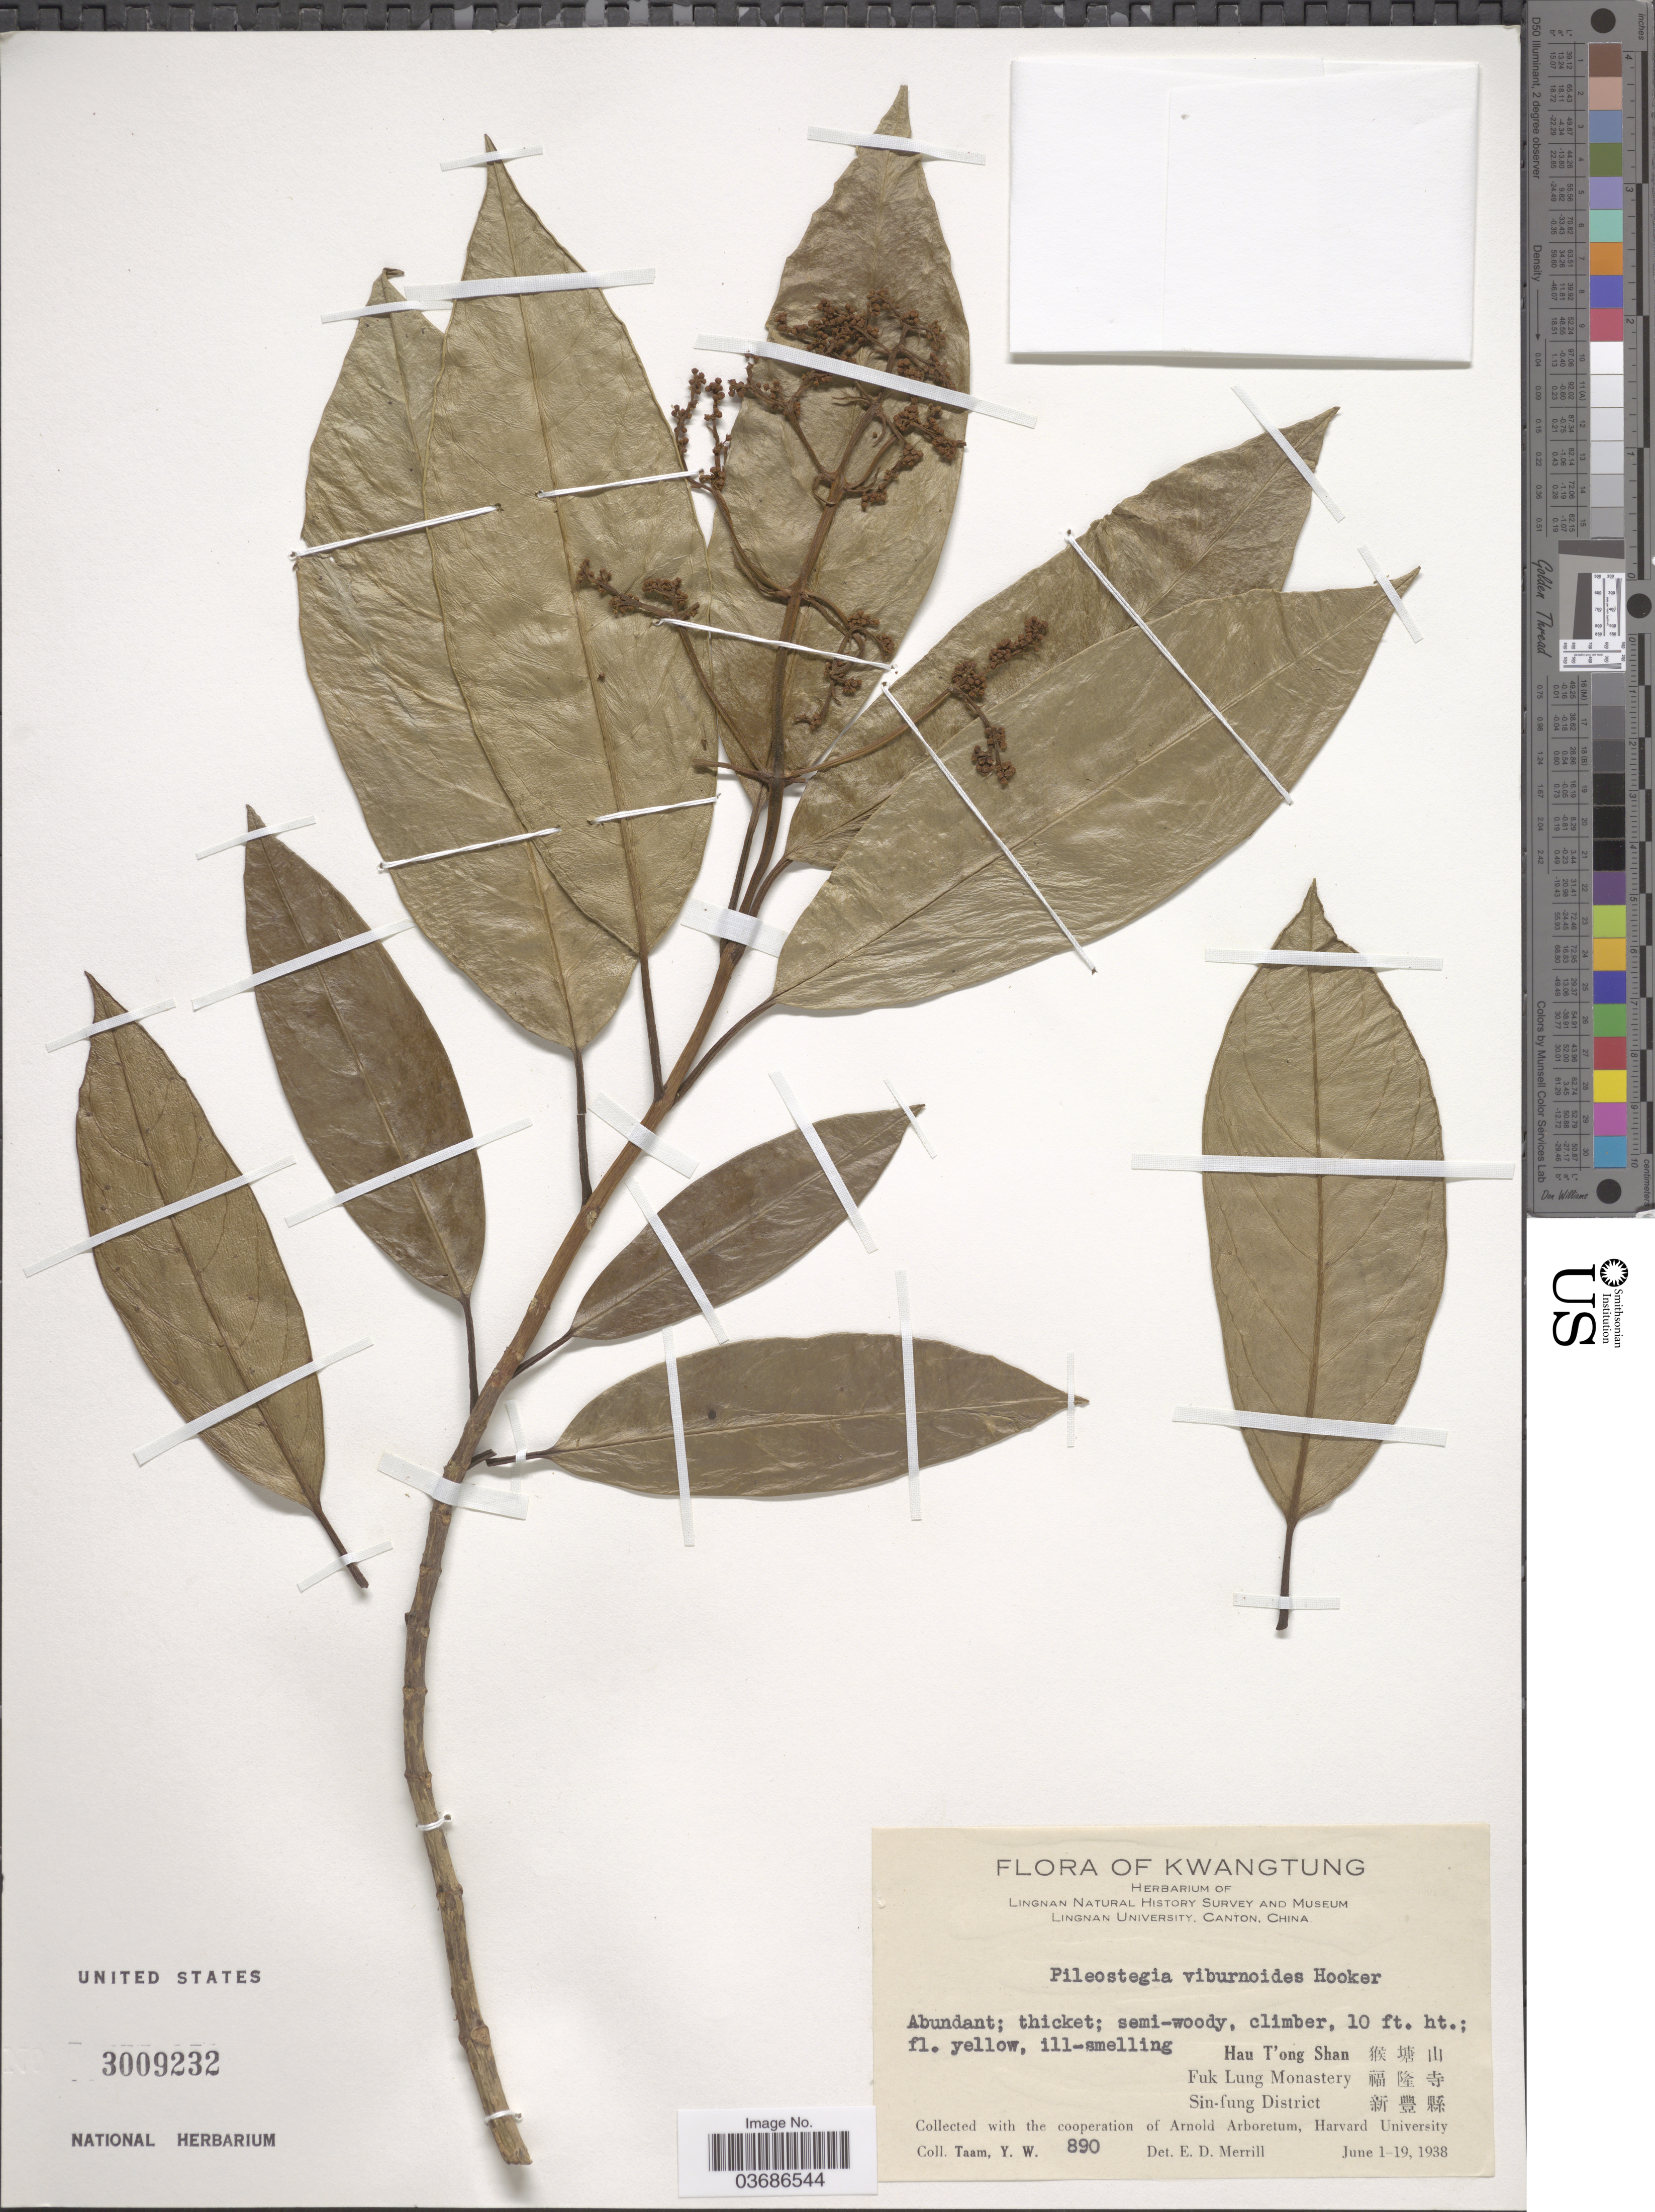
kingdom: Plantae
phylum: Tracheophyta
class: Magnoliopsida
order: Cornales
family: Hydrangeaceae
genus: Hydrangea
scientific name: Hydrangea viburnoides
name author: (Hook. f. & Thomson) Y. De Smet & Granados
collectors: Y. W. Taam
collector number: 890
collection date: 1938-06-01/1938-06-19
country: China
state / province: Guangdong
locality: Kwangtung. Lingnan Natural History Survey and Museum. Hau T'ong Shan. X. Fuk Lung Monastery. X. Sin-fung District. X.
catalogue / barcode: US 3009232